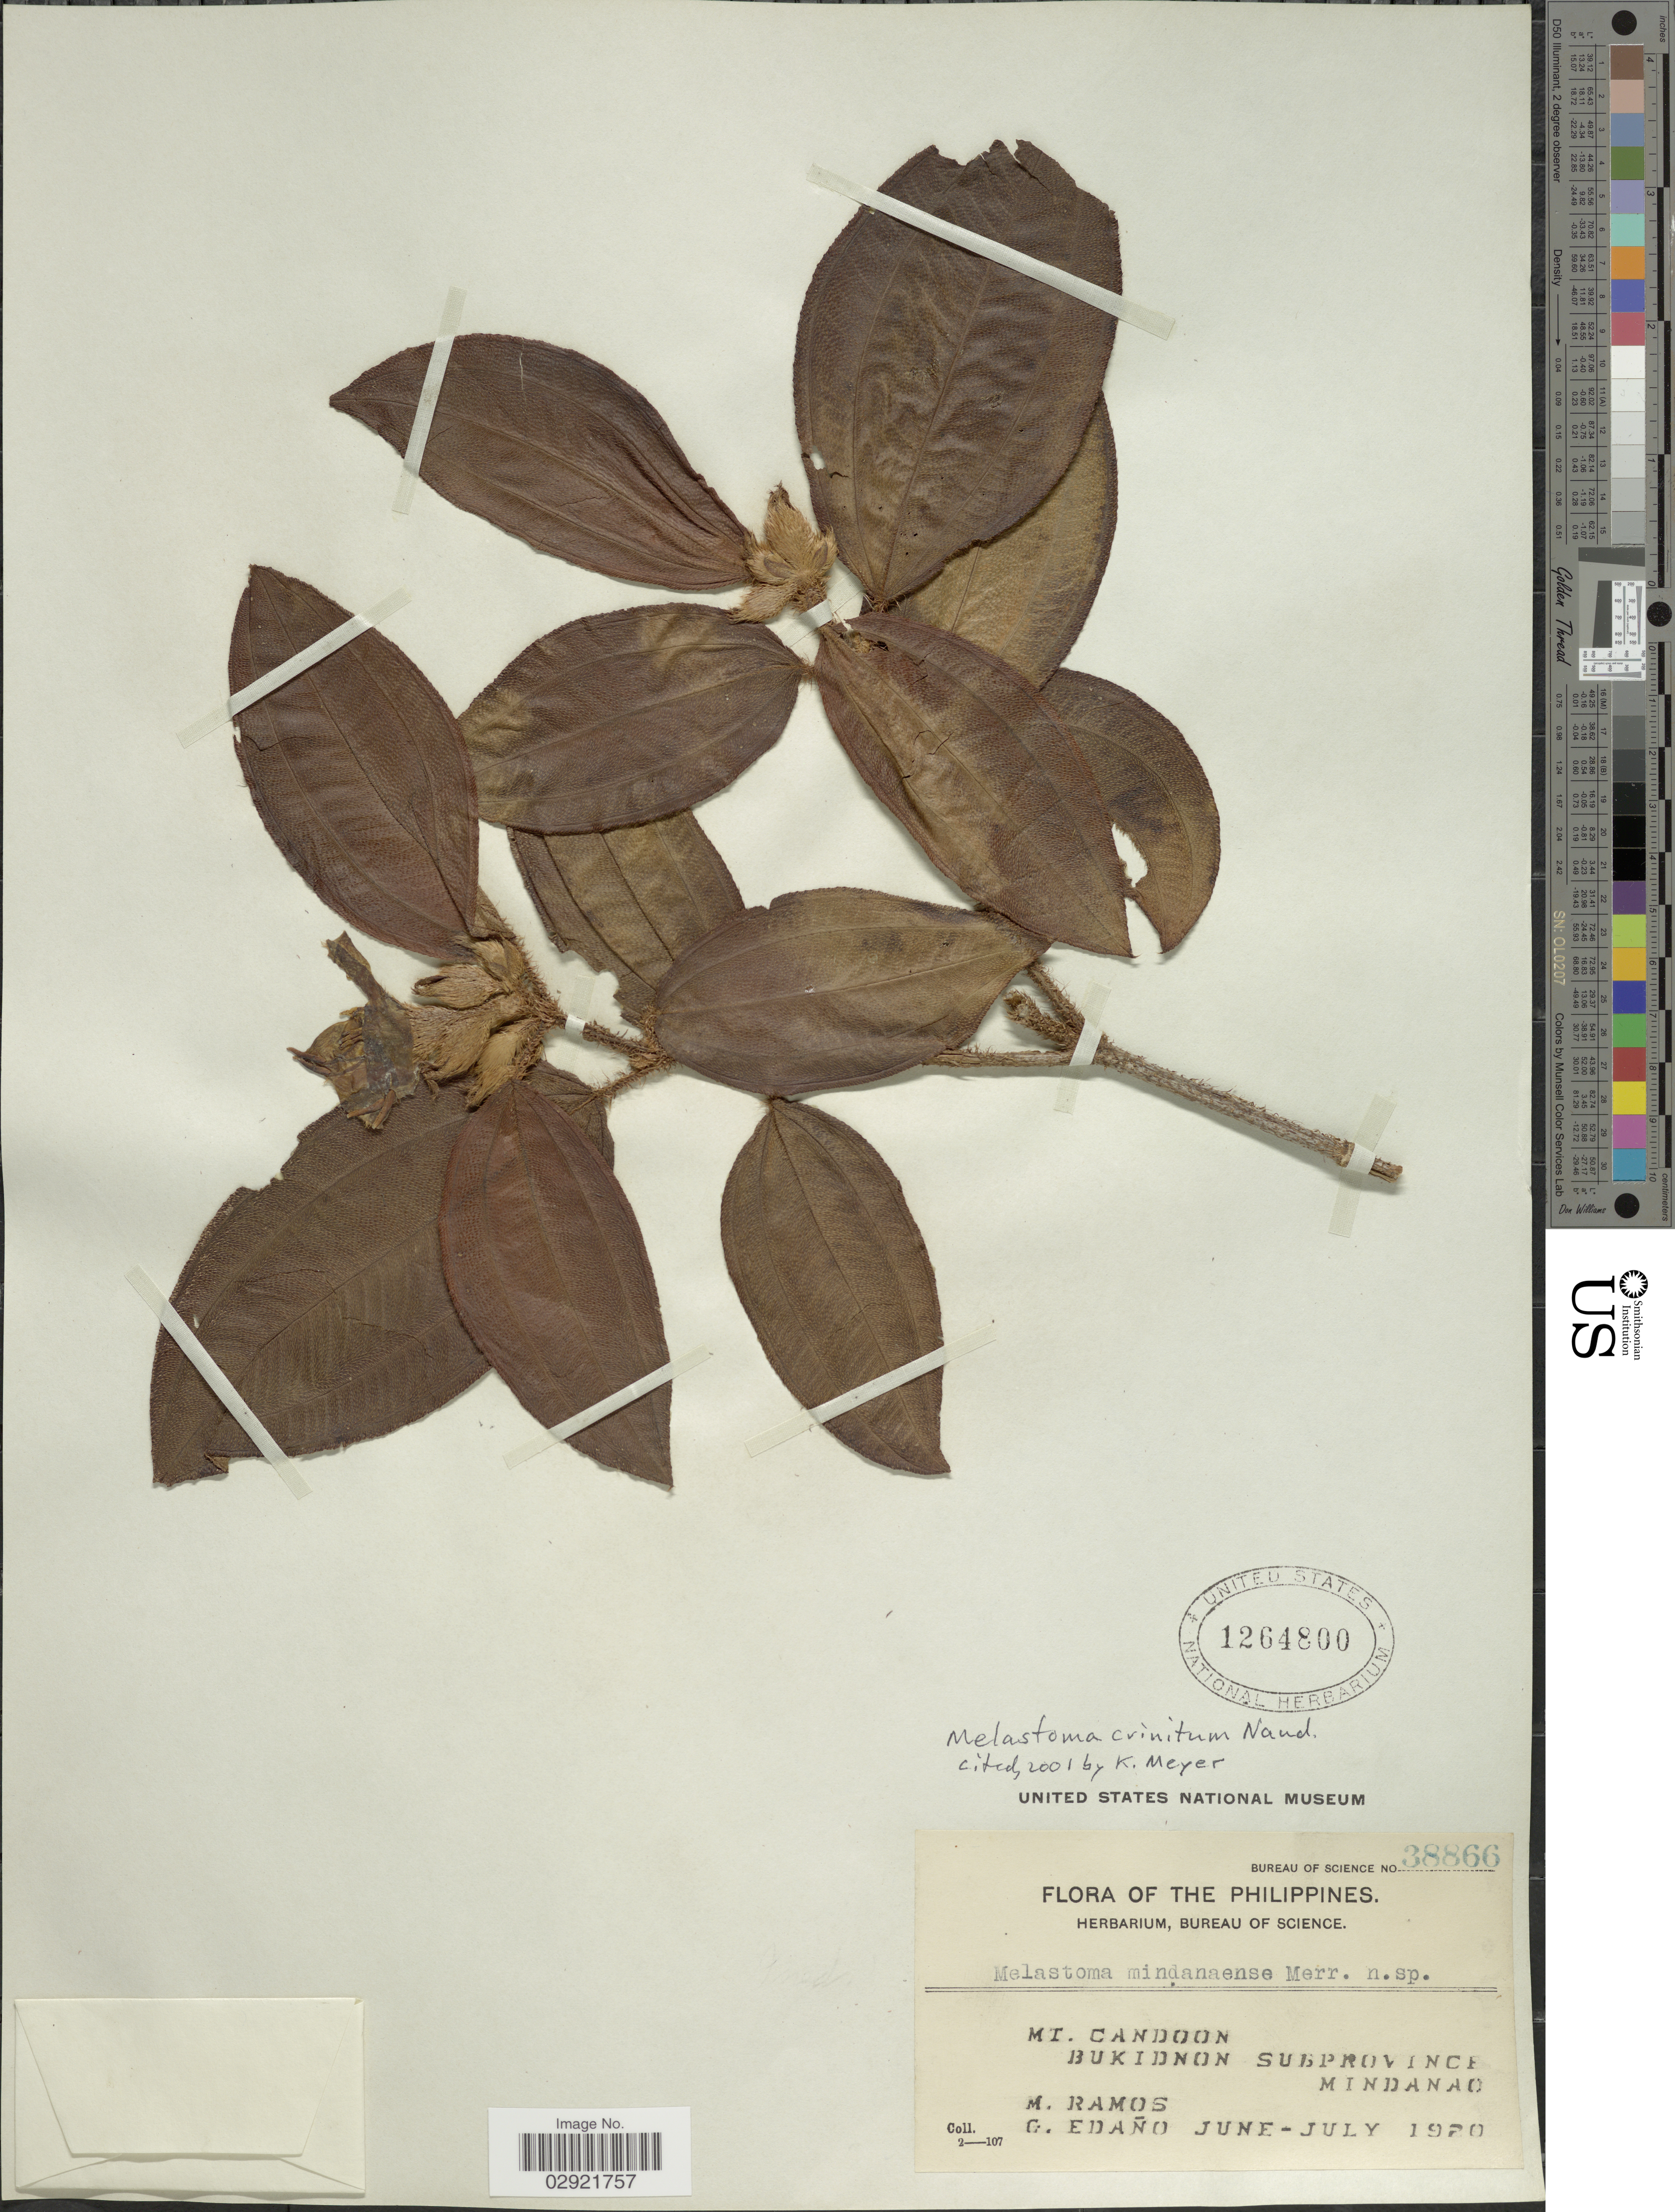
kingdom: Plantae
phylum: Tracheophyta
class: Magnoliopsida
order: Myrtales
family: Melastomataceae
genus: Melastoma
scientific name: Melastoma crinitum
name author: Roxb.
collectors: M. Ramos & G. Edaño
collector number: Bureau of Science 38866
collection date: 1920-06/1920-07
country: Philippines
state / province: Northern Mindanao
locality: Mt. Candoon. Bukidnon Subprovince. Mindanao.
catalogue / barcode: US 1264800